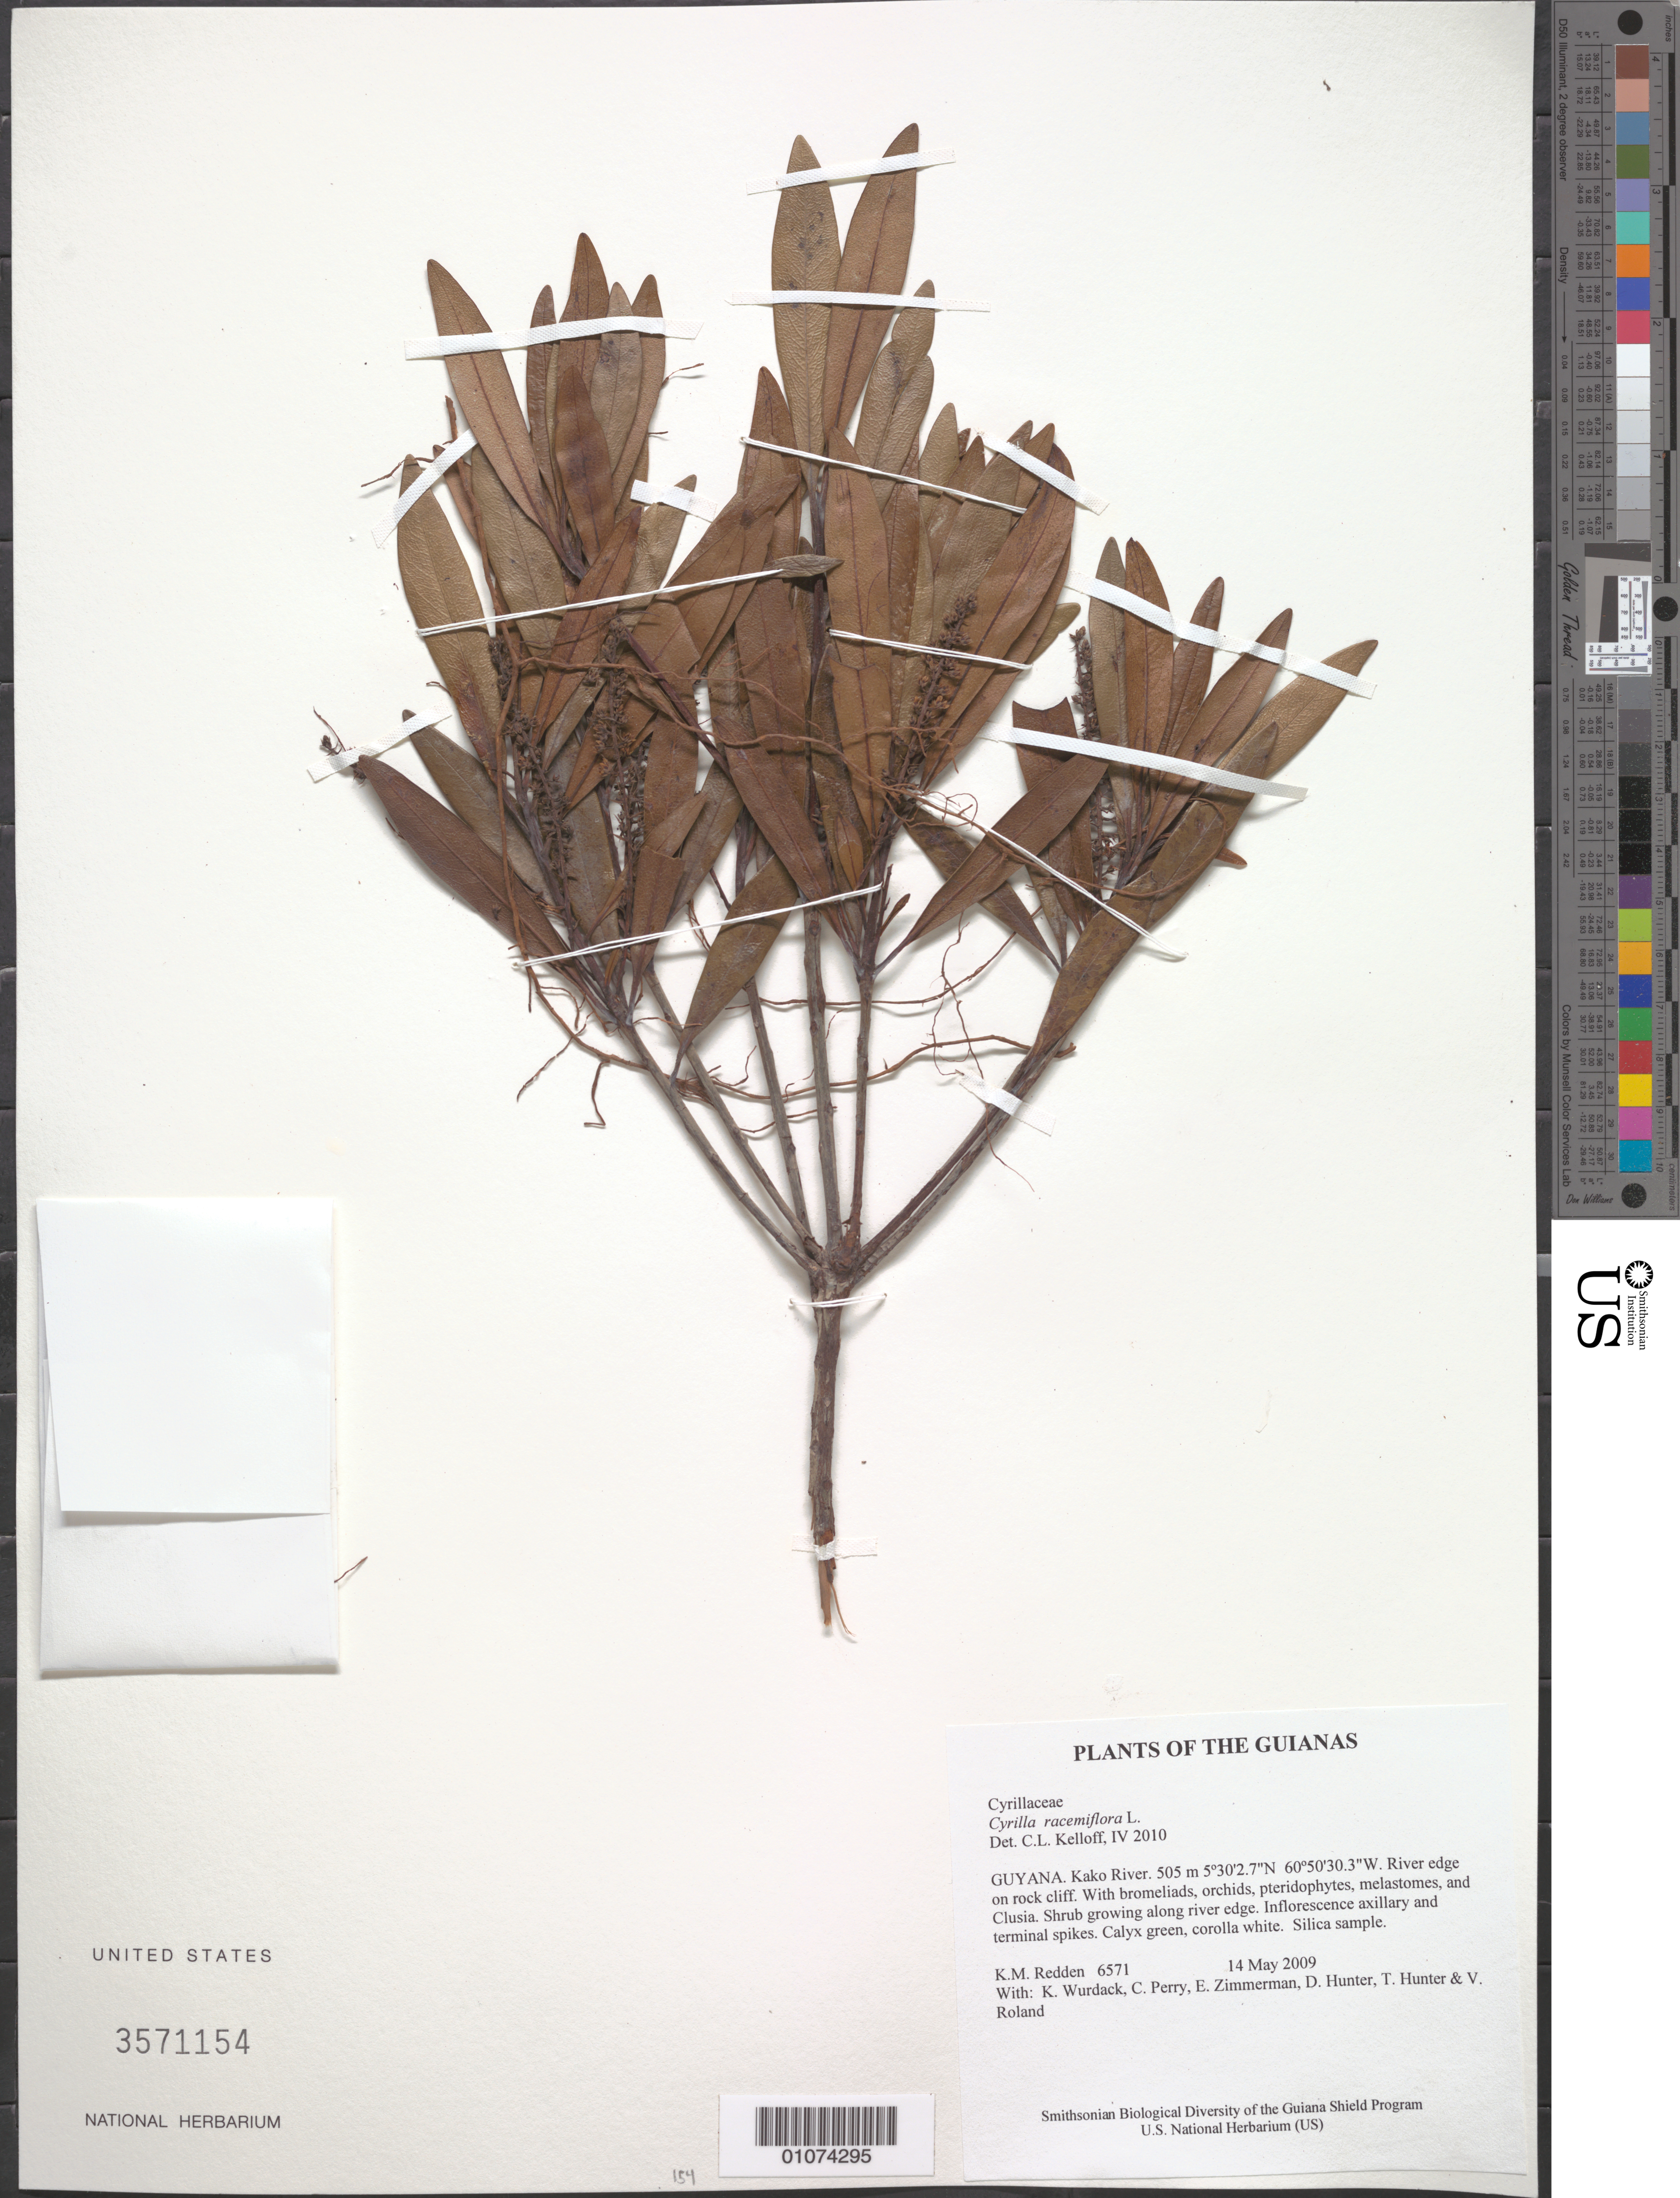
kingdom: Plantae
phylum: Tracheophyta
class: Magnoliopsida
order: Ericales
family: Cyrillaceae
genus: Cyrilla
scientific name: Cyrilla racemiflora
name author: L.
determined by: Kelloff, Carol L., (US), Smithsonian Institution - National Museum of Natural History (UNITED STATES)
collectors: K. M. Redden, K. Wurdack, C. Perry, E. Zimmerman, D. Hunter, T. Hunter & V. Roland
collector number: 6571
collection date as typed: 14 May 2009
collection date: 2009-05-14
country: Guyana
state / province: Cuyuni-Mazaruni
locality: Kako River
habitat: River edge on rock cliff. With bromeliads, orchids, pteridophytes, melastomes, and Clusia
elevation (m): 505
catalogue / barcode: US 3571154